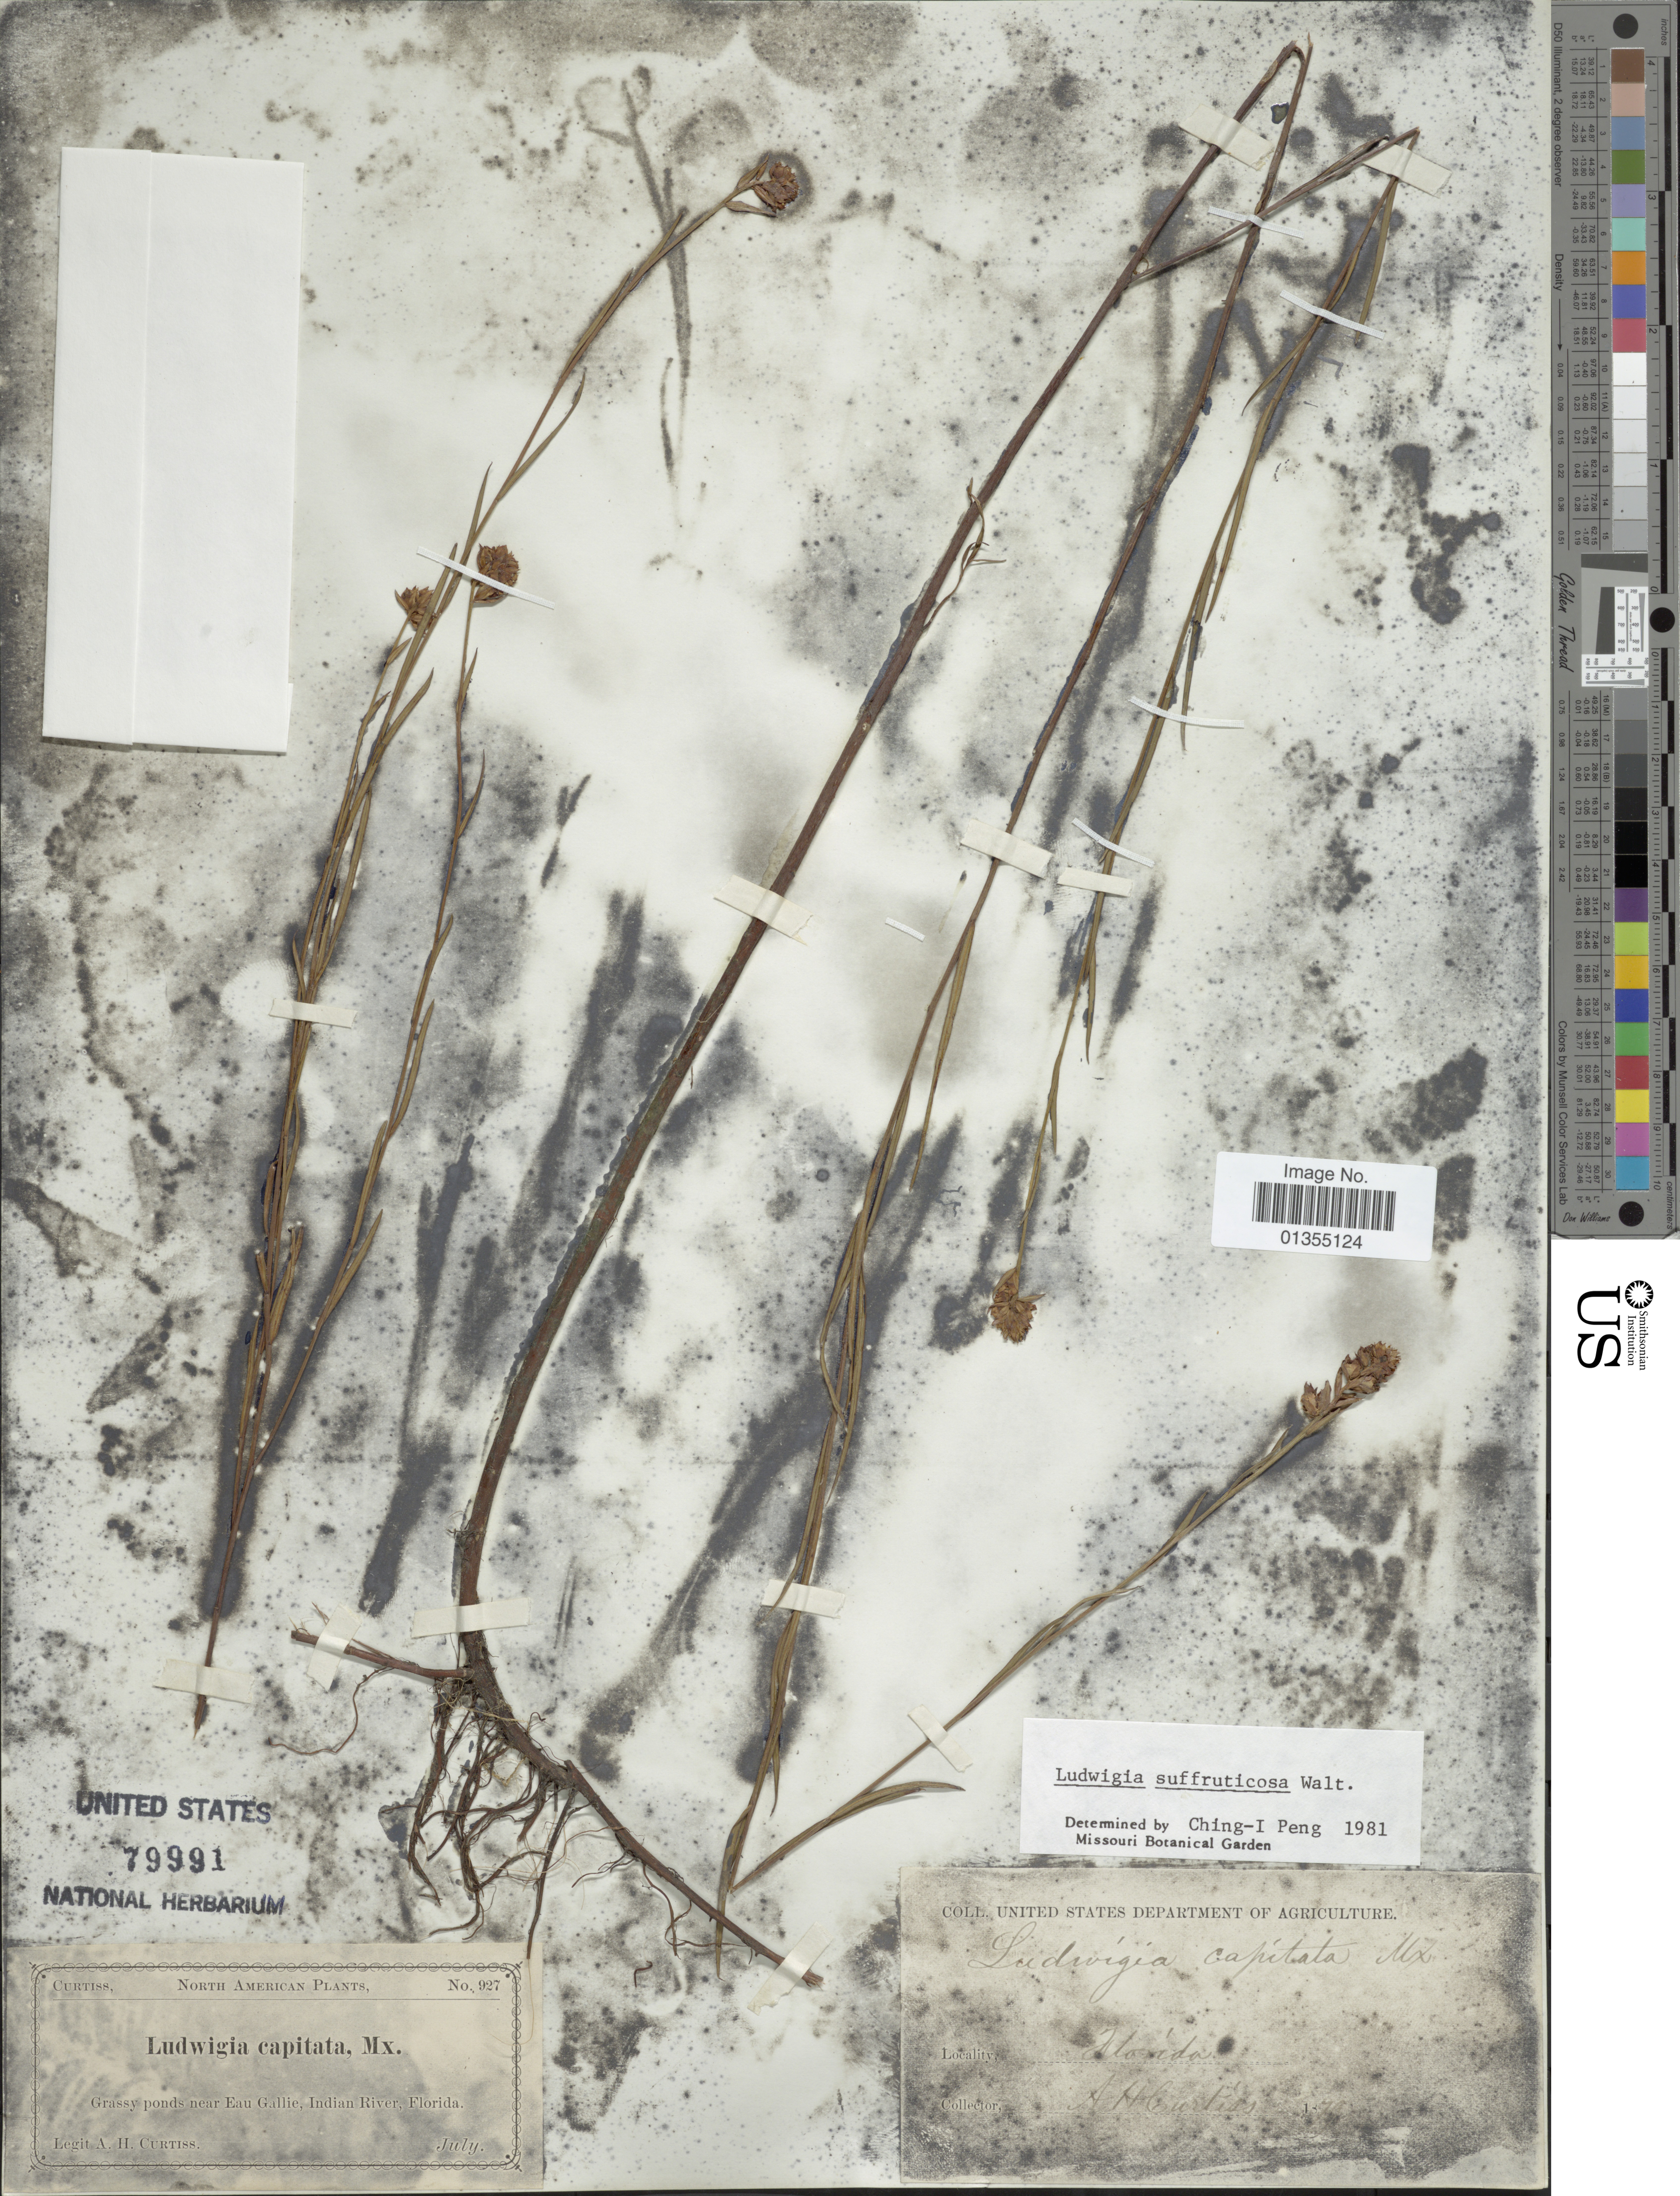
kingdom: Plantae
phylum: Tracheophyta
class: Magnoliopsida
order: Myrtales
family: Onagraceae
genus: Ludwigia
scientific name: Ludwigia suffruticosa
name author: Walter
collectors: A. H. Curtiss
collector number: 927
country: United States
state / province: Florida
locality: North America, grassy ponds near Eau, Indian River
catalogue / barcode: US 79991